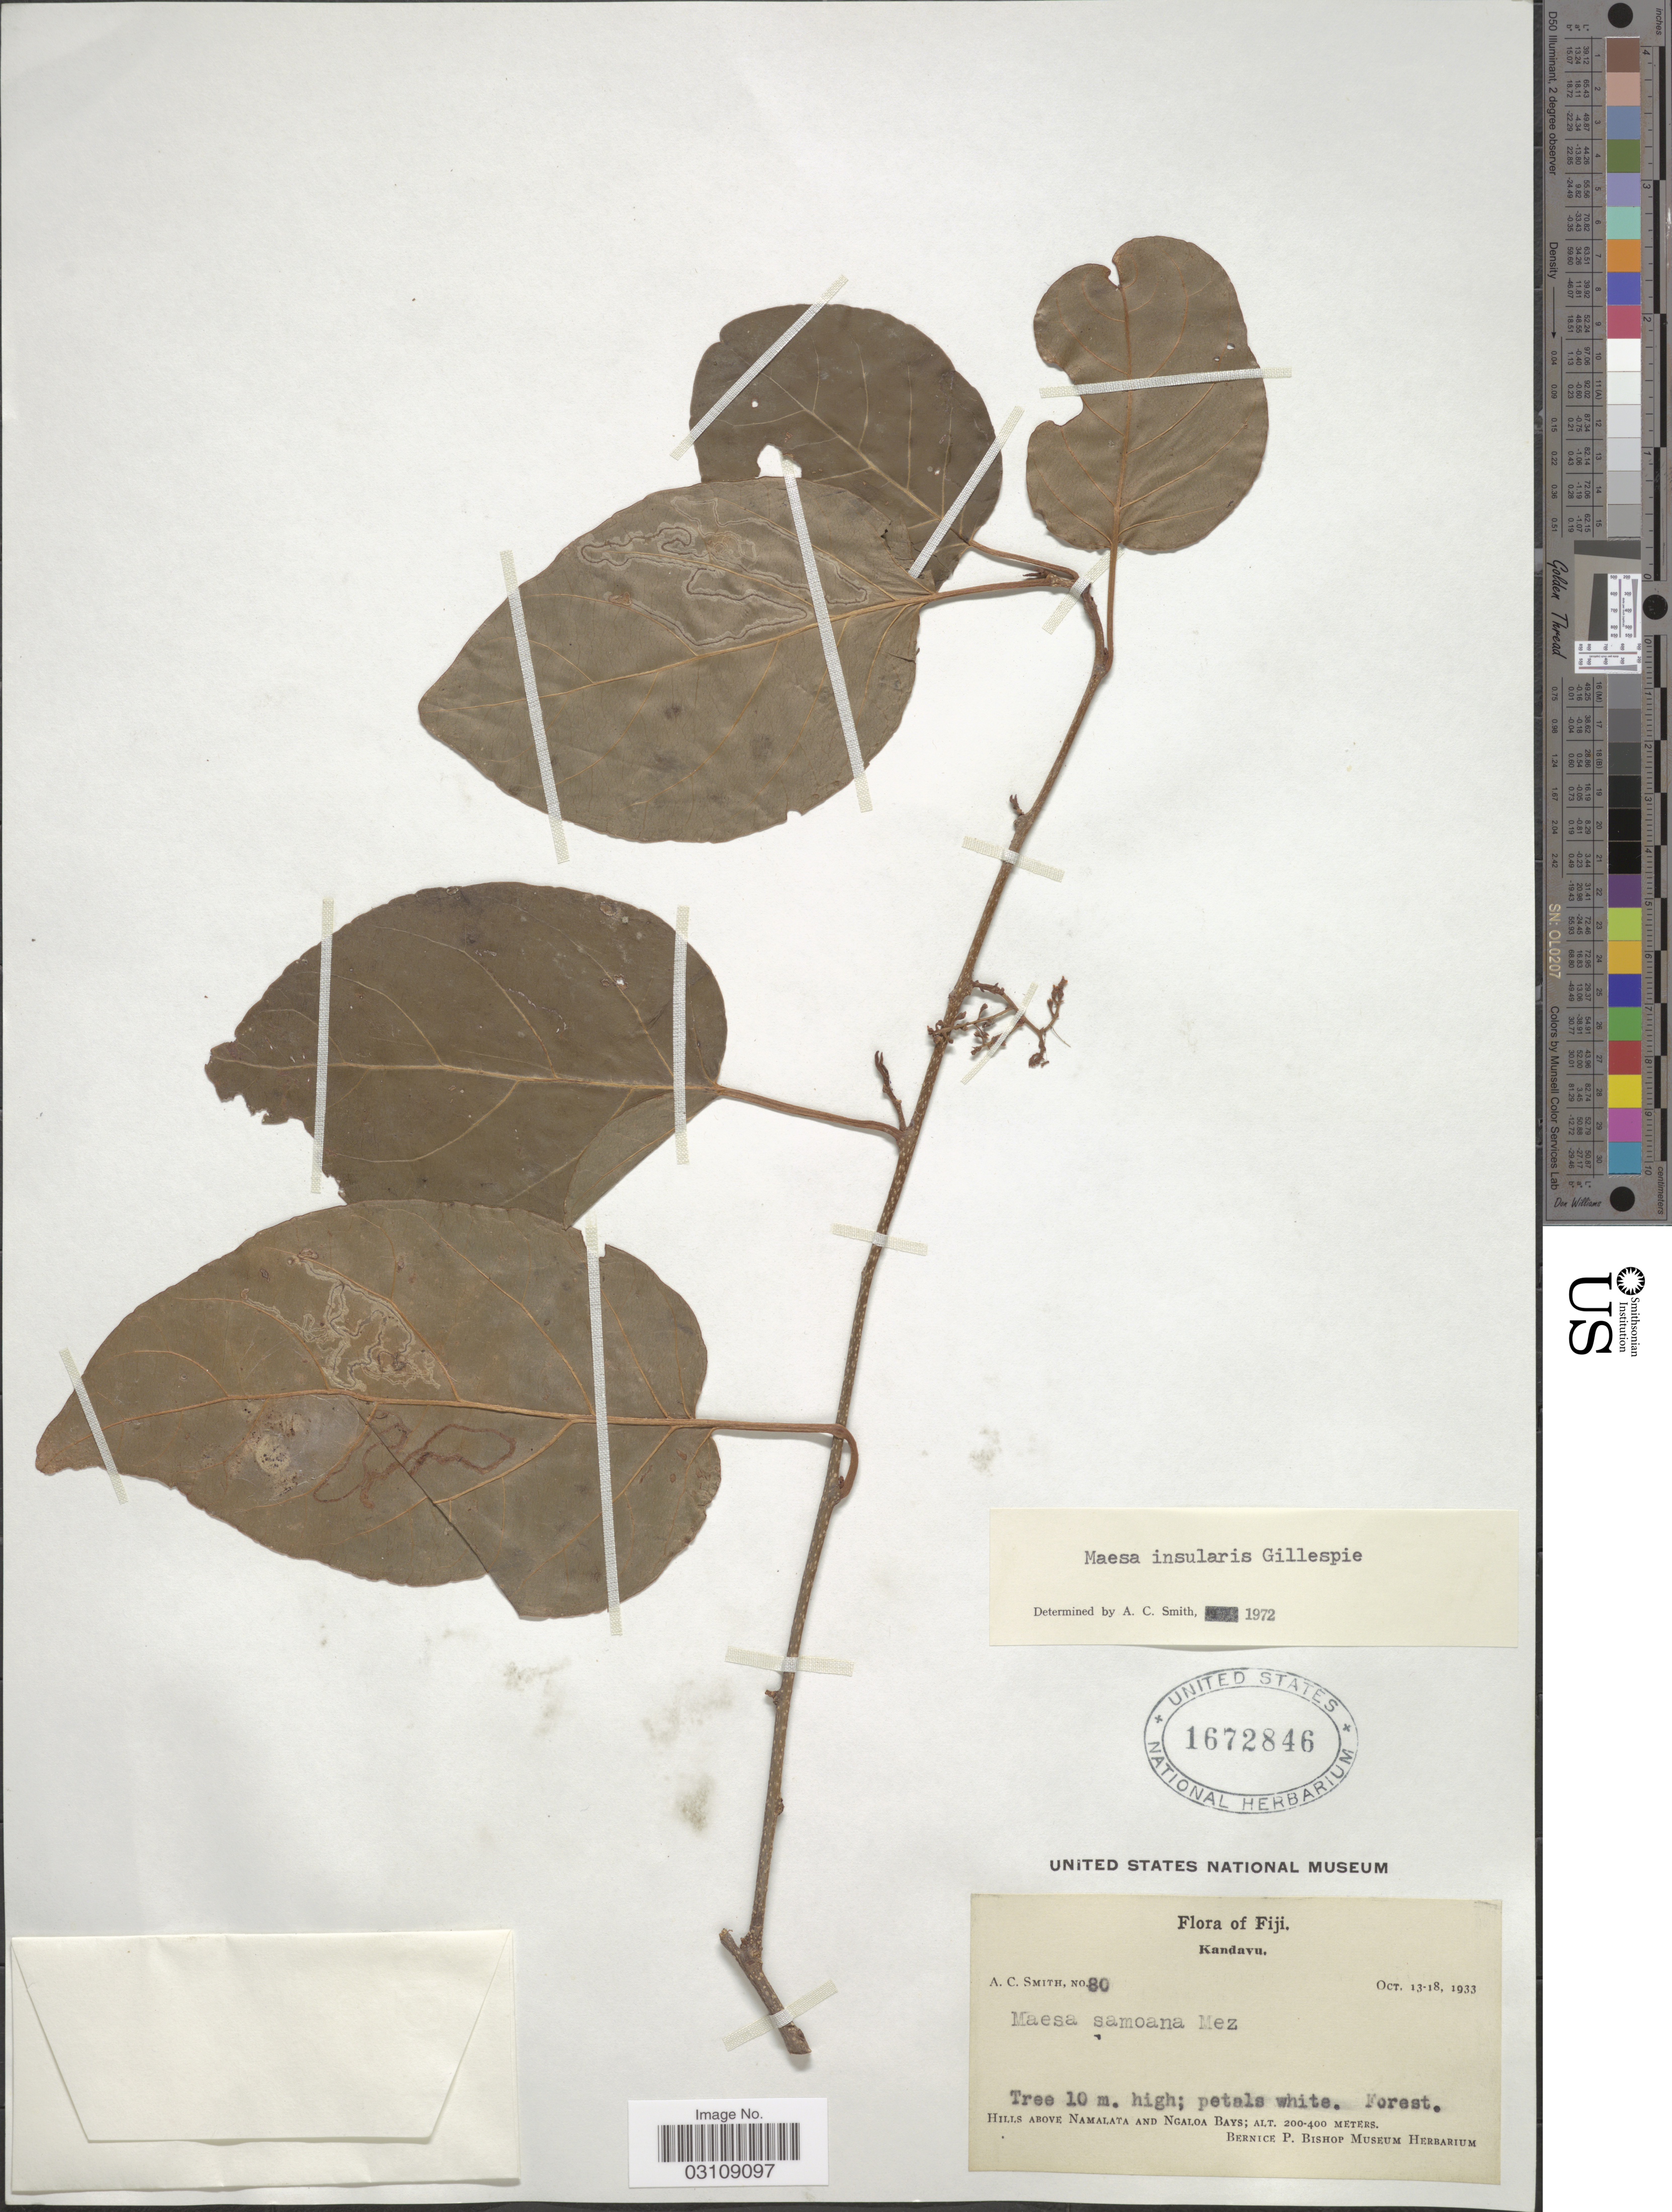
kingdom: Plantae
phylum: Tracheophyta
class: Magnoliopsida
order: Ericales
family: Primulaceae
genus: Maesa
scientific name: Maesa insularis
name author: Gillespie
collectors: A. C. Smith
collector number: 80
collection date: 1933-10-13/1933-10-18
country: Fiji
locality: Kandavu. Hills above Namalata and Ngaloa Bays.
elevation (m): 200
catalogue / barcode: US 1672846